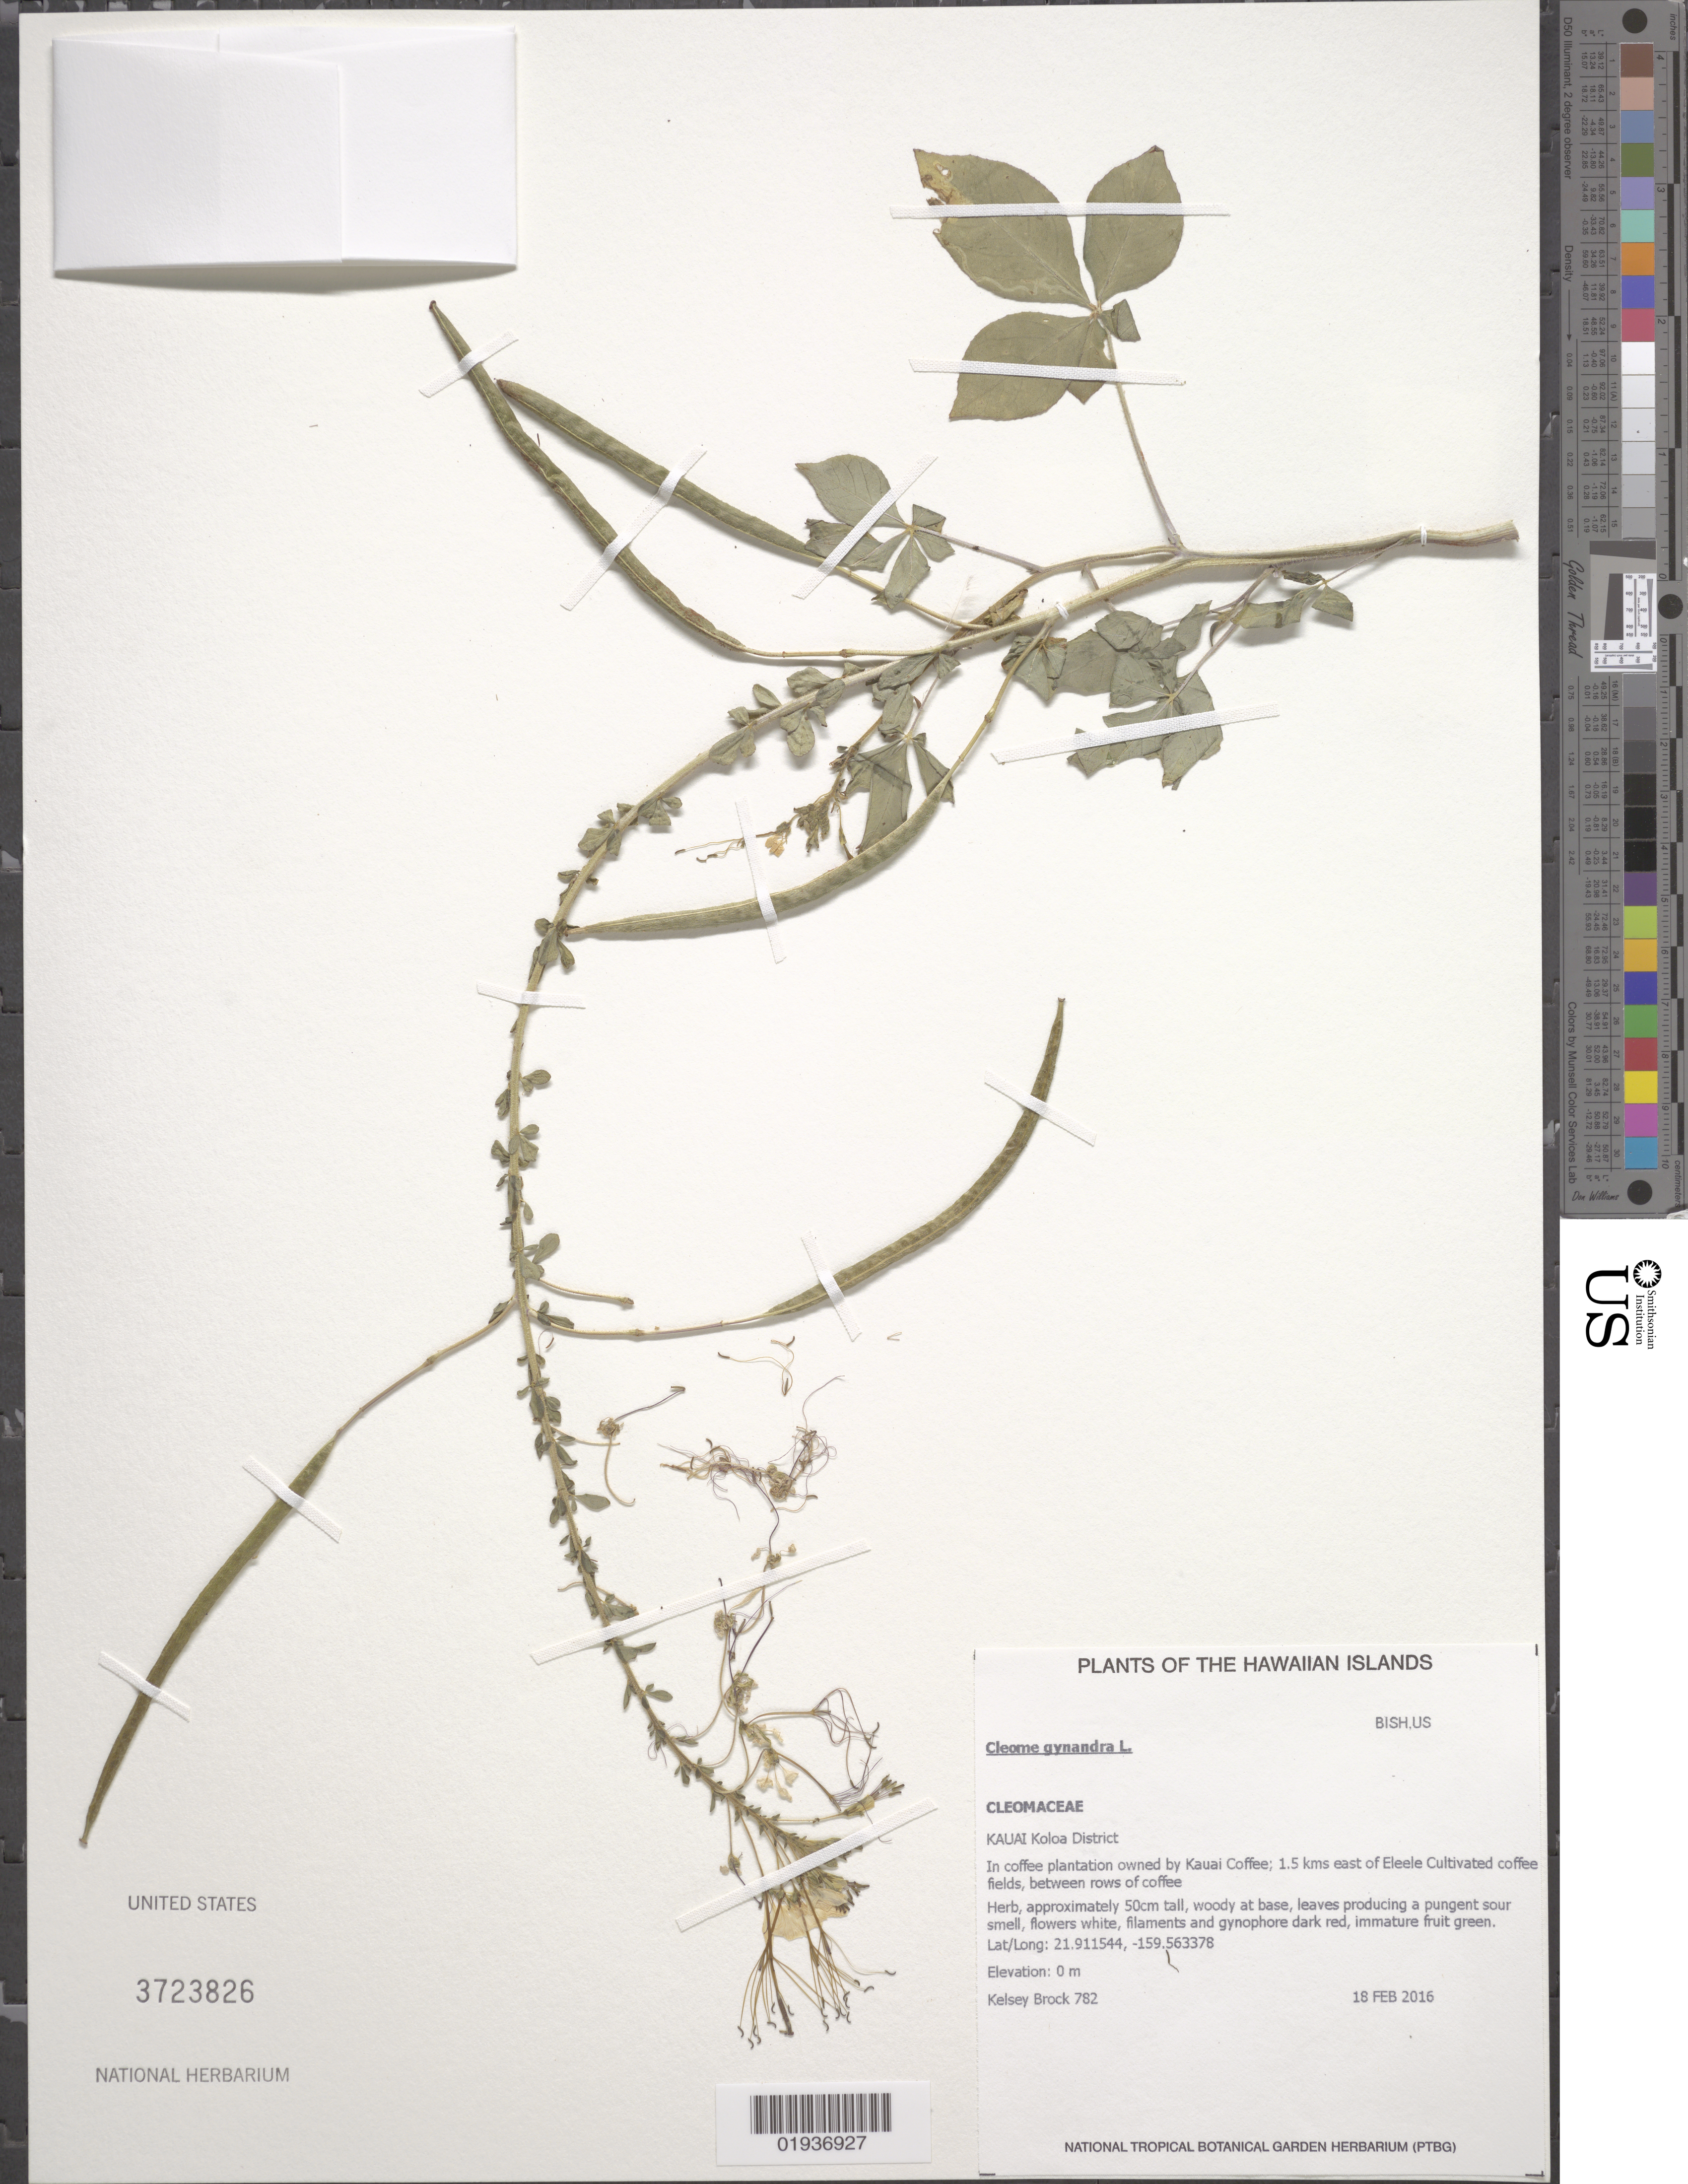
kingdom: Plantae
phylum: Tracheophyta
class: Magnoliopsida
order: Brassicales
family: Cleomaceae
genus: Gynandropsis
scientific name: Gynandropsis gynandra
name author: (L.) Briq.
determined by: Wagner, W. L., (BOT), Smithsonian Institution - National Museum of Natural History (UNITED STATES)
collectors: K. Brock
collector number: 782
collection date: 2016-02-18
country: United States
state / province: Hawaii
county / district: Kauai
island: Kaua'i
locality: Koloa District, in coffee plantation owned by Kauai Coffee, 1.5 kms east of Eleele.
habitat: Coffee field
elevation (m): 0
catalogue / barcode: US 3723826